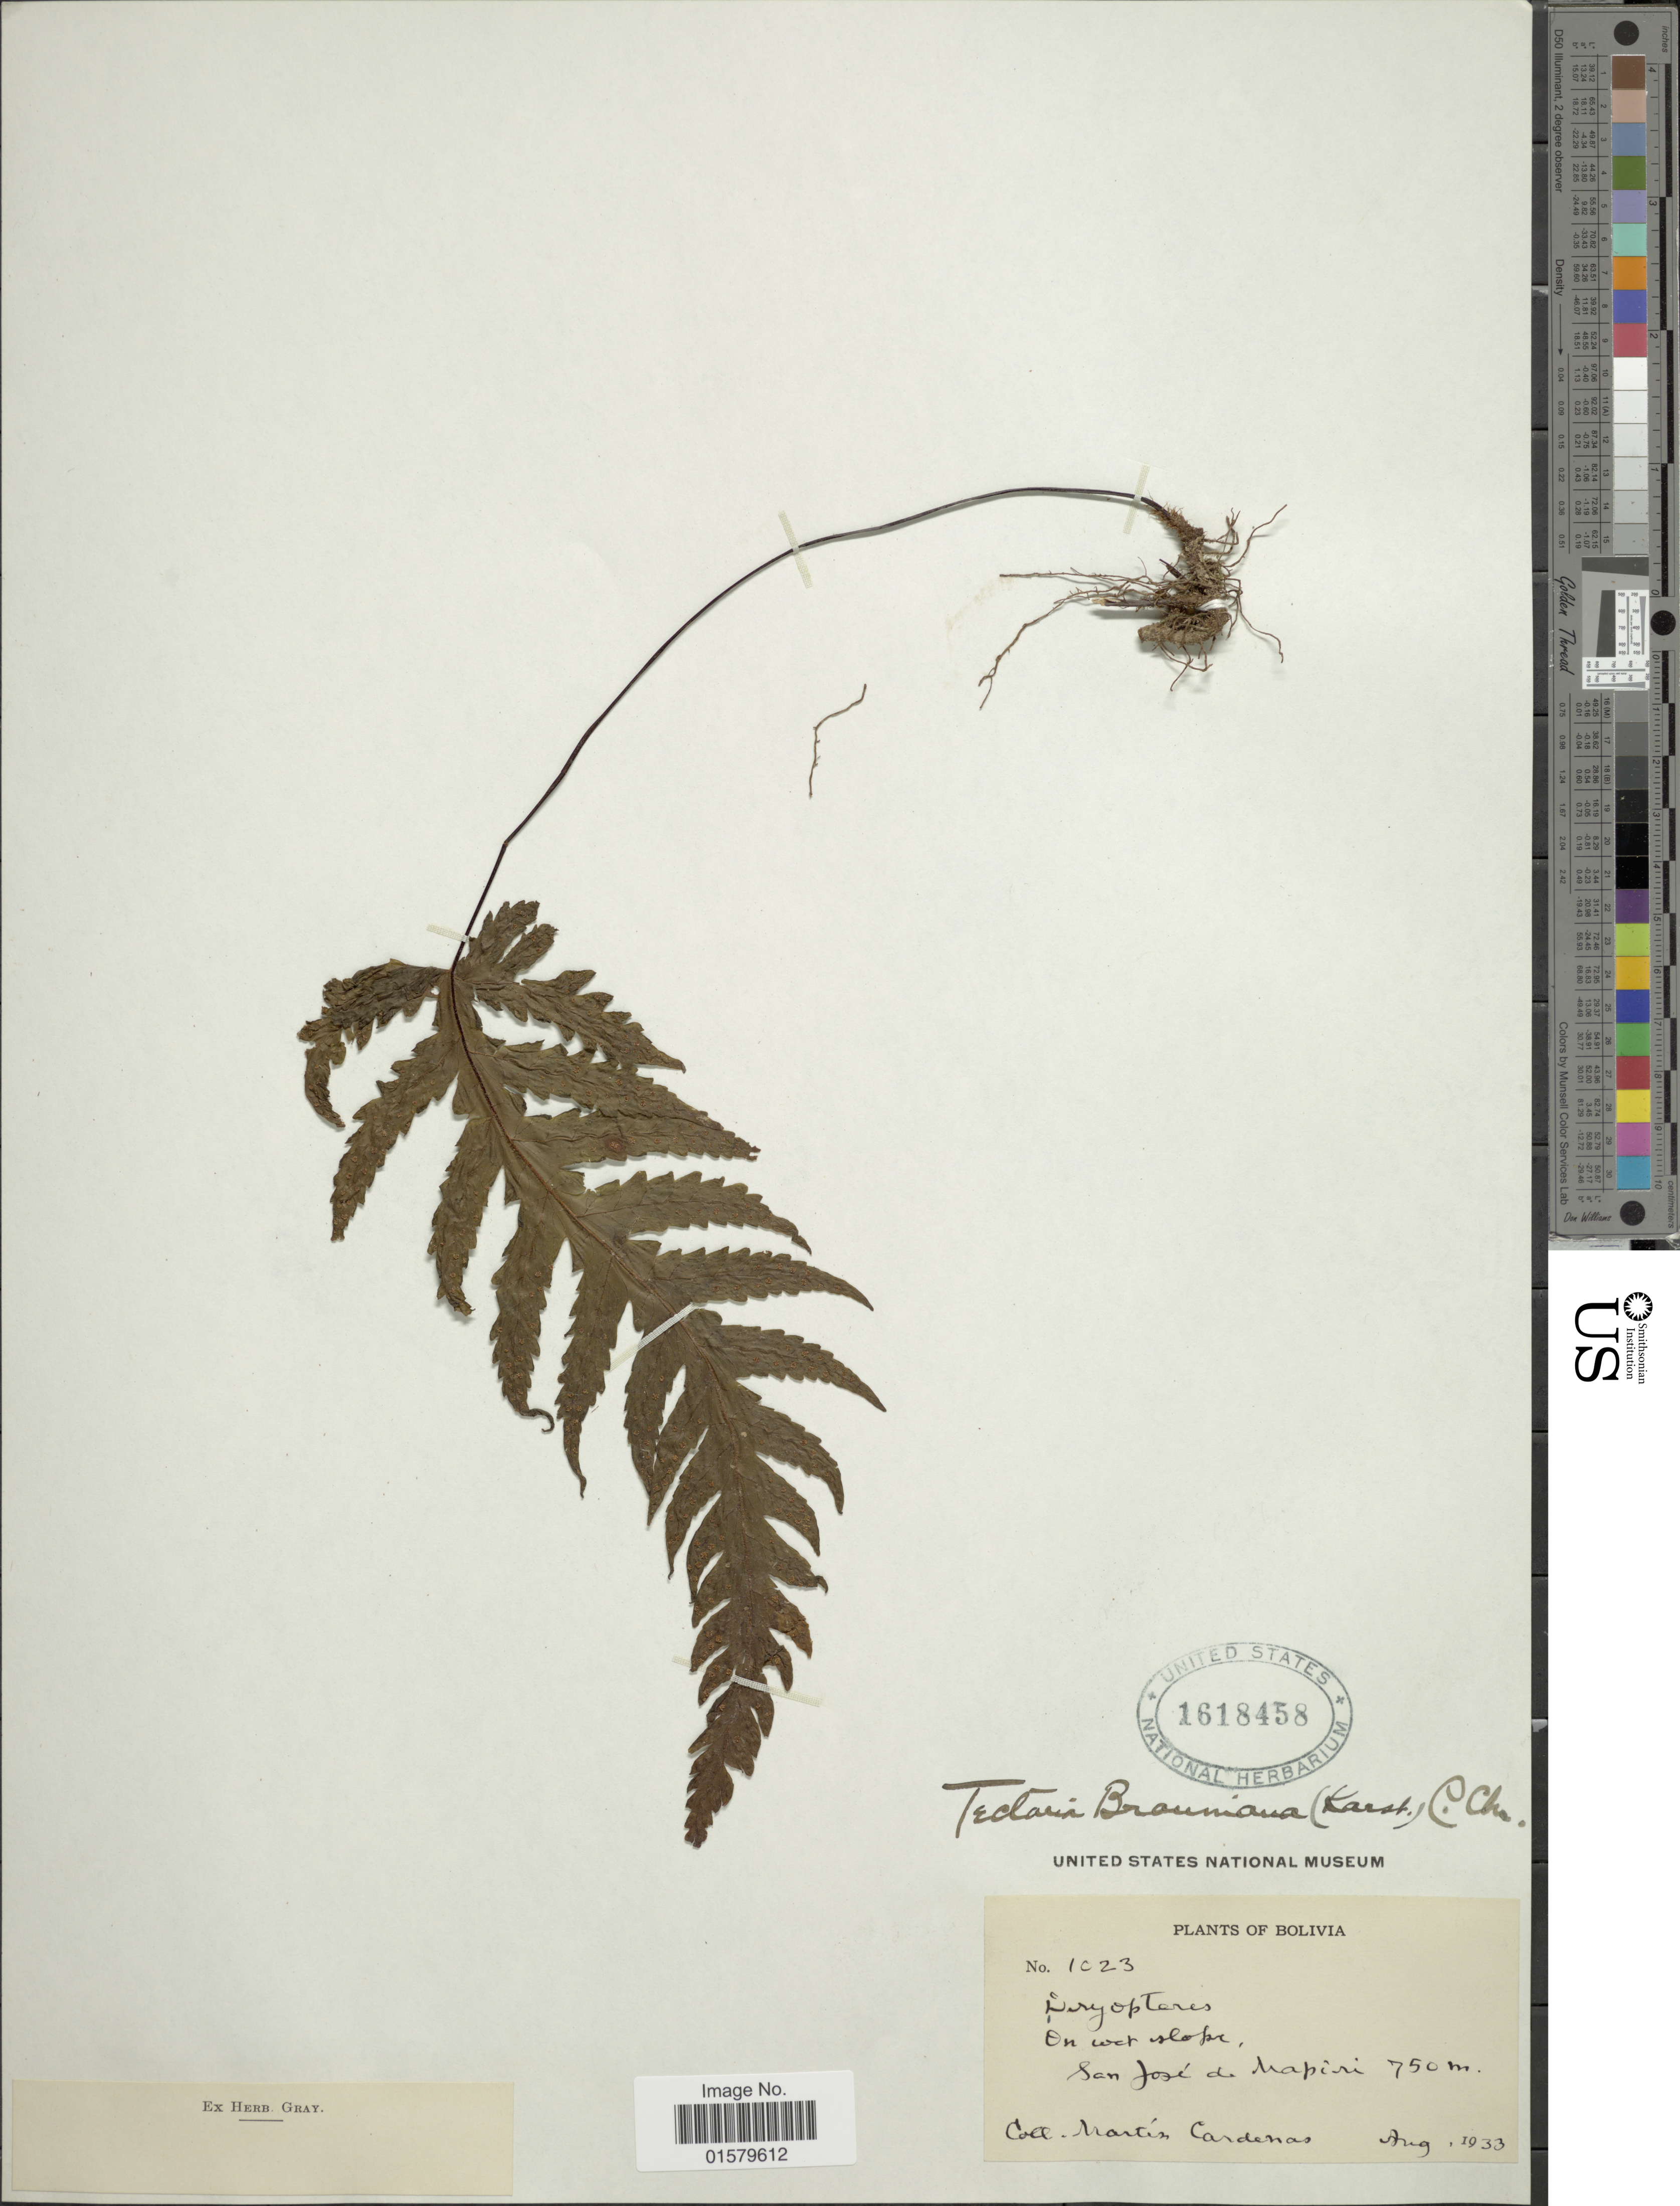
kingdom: Plantae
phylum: Tracheophyta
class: Polypodiopsida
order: Polypodiales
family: Tectariaceae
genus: Tectaria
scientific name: Tectaria brauniana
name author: (H. Karst.) C. Chr.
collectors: M. Cárdenas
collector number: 1023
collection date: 1933-08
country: Bolivia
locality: On wet slope, San Jose de Mapiri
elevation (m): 750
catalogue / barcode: US 1618458